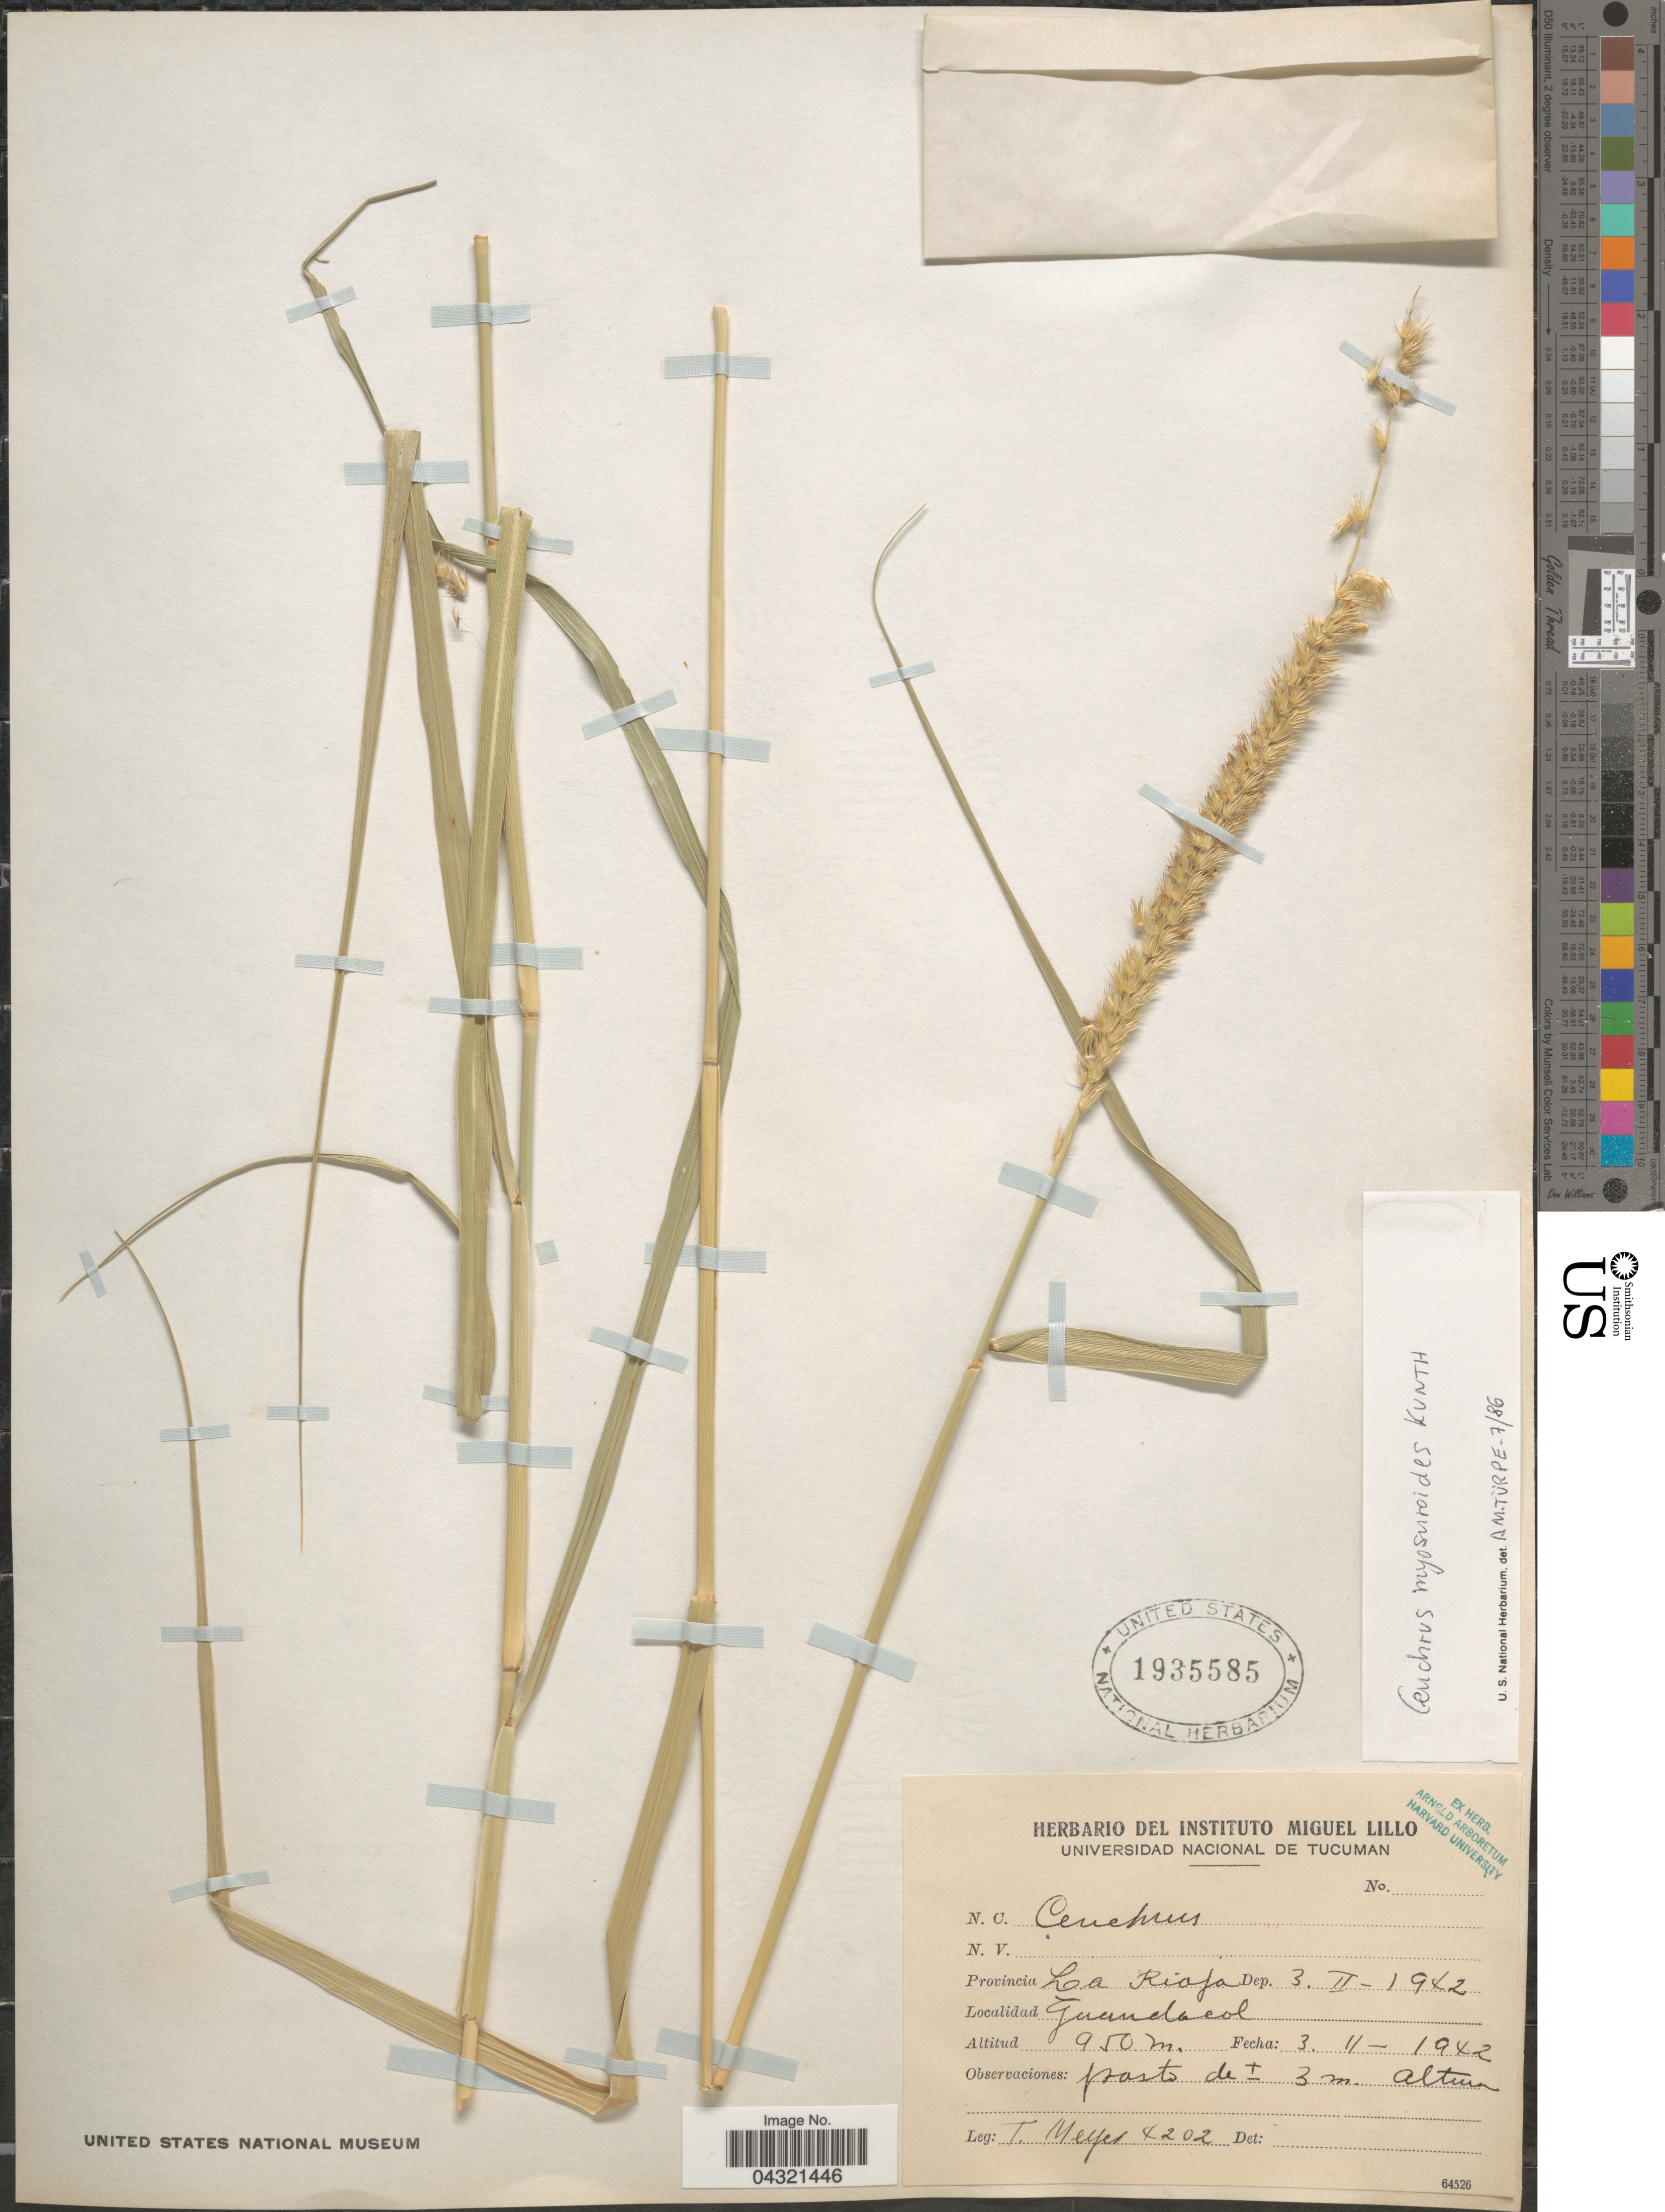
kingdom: Plantae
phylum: Tracheophyta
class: Liliopsida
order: Poales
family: Poaceae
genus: Cenchrus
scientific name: Cenchrus myosuroides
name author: Kunth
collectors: T. Meyer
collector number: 4202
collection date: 1942-02-03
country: Argentina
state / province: La Rioja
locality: Guandacol.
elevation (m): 950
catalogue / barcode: US 1935585